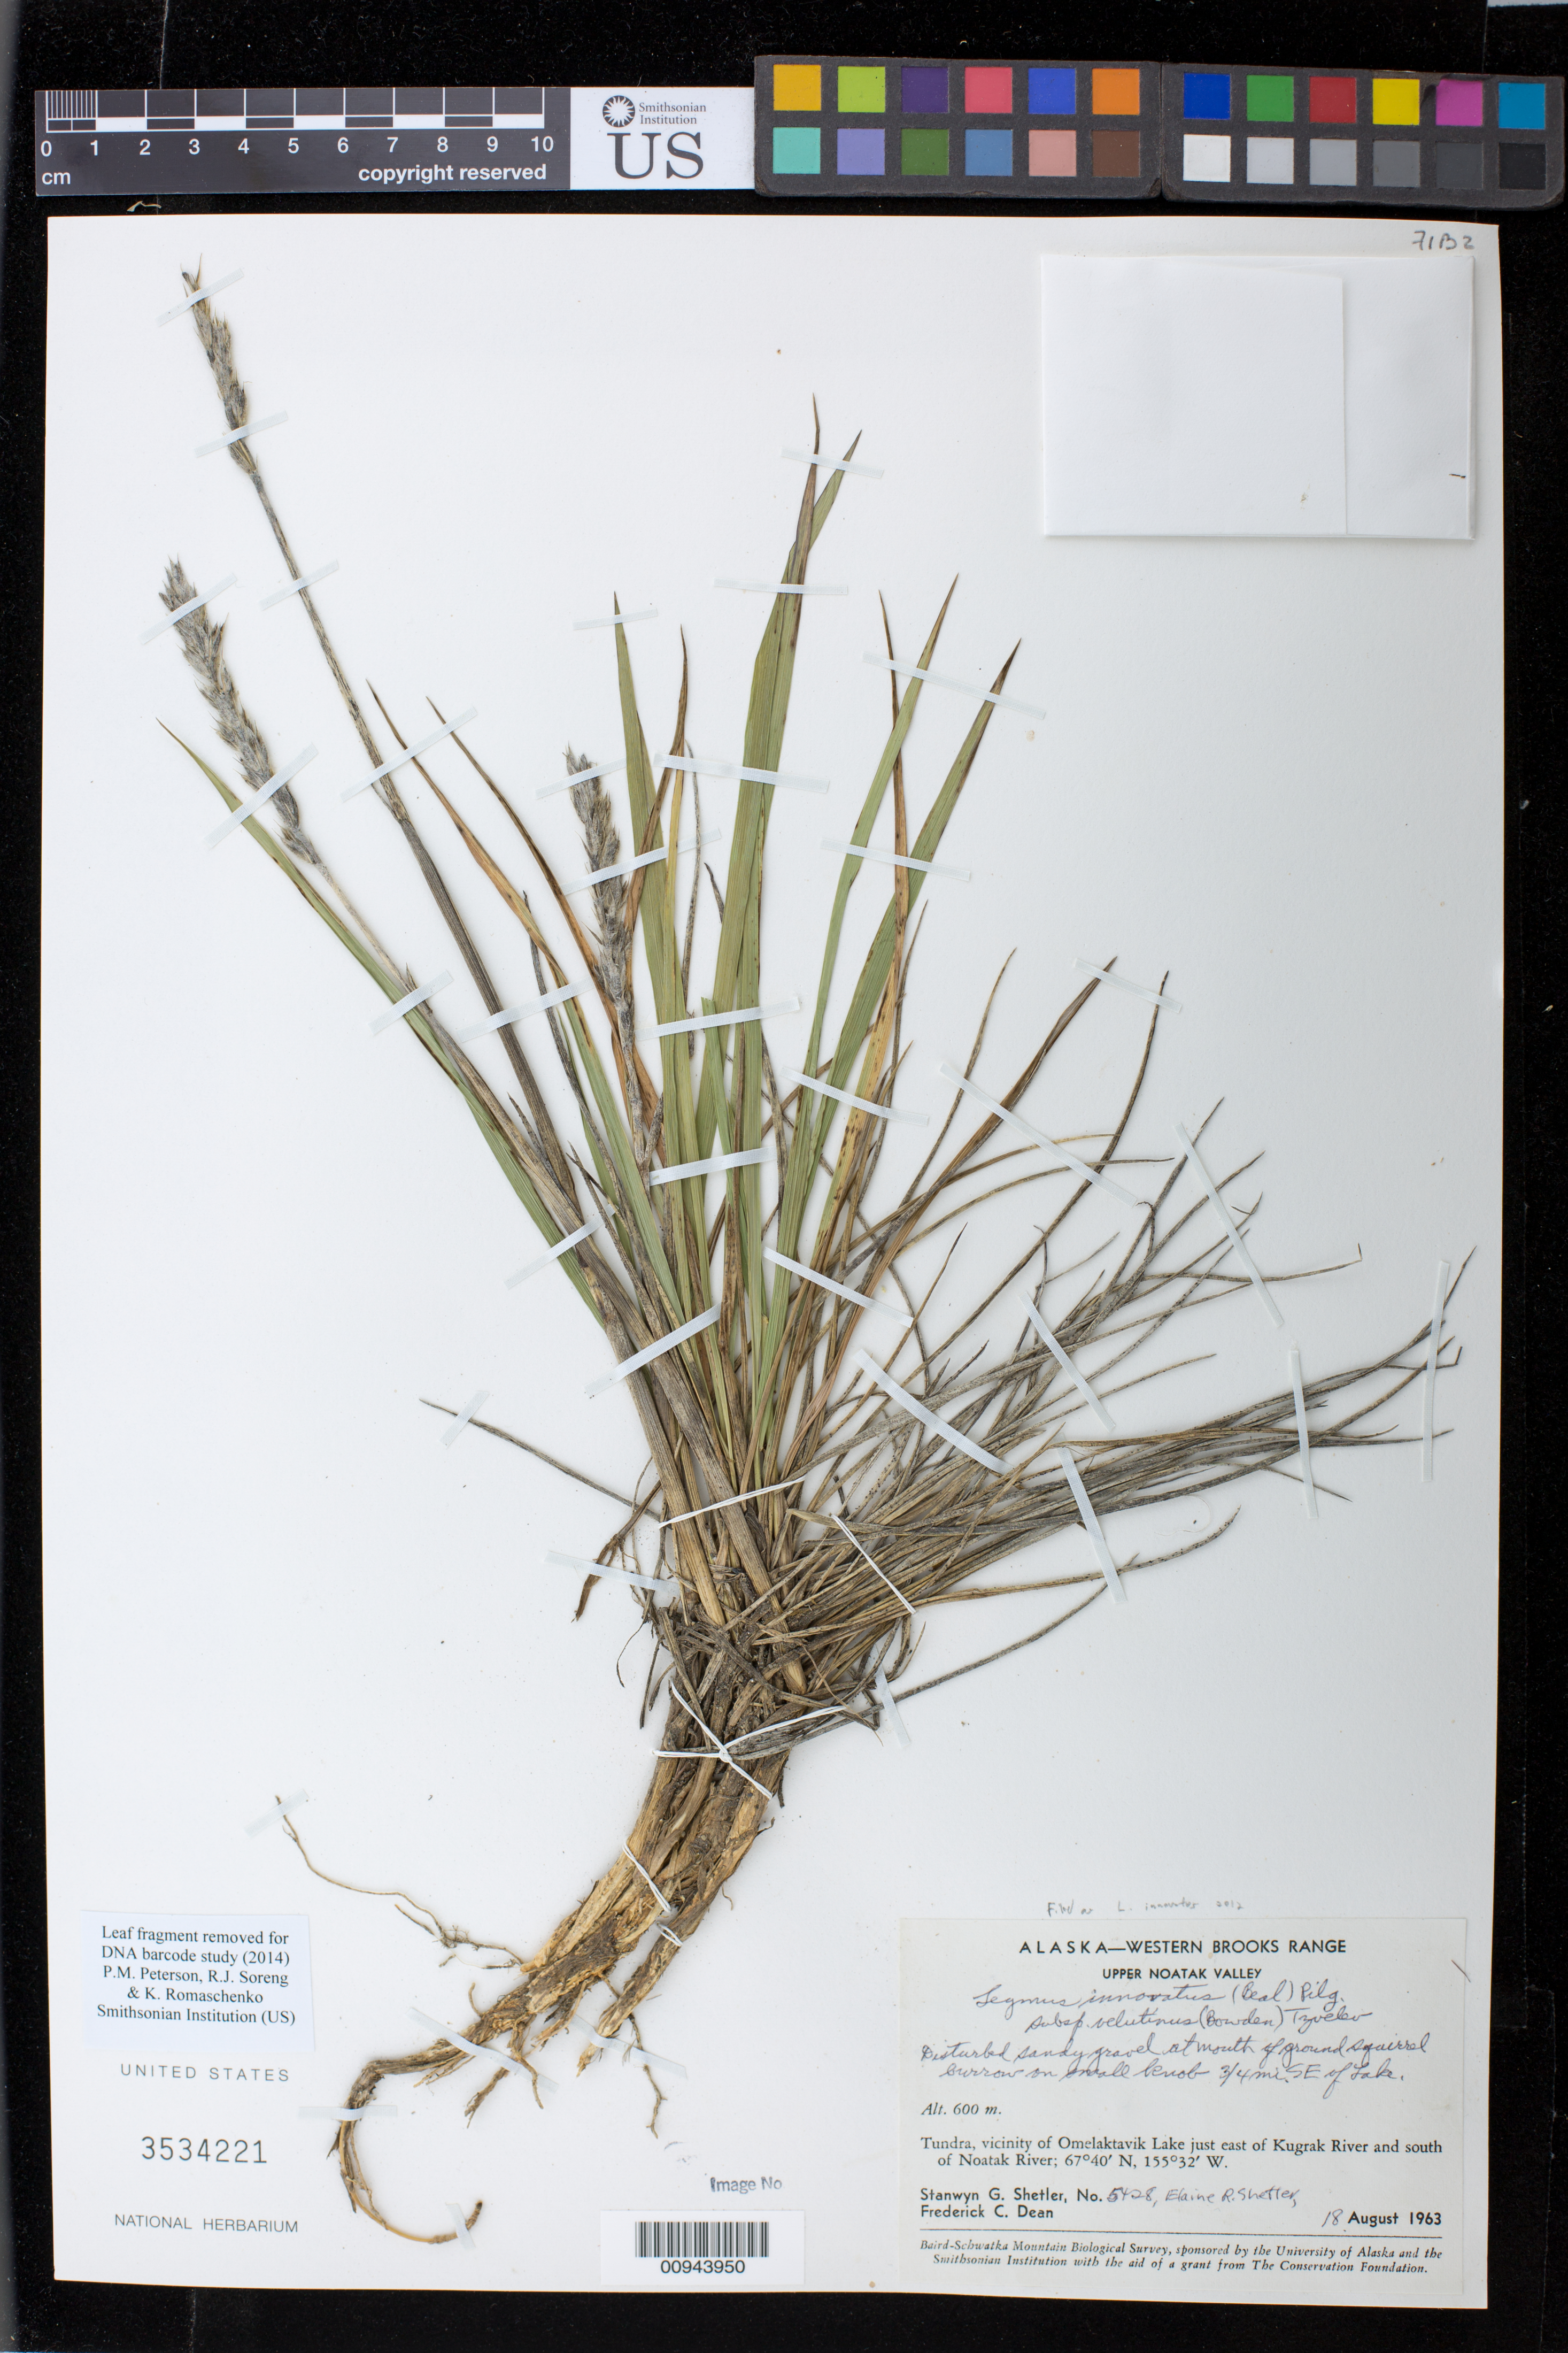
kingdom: Plantae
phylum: Tracheophyta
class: Liliopsida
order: Poales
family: Poaceae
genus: Leymus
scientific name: Leymus innovatus subsp. velutinus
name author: (Bowden) Tzvelev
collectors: S. Shetler, E. R. Shetler & F. C. Dean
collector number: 5428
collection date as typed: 18 Aug 1963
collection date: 1963-08-18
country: United States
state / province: Alaska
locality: Vicinity of Omelaktavik Lake just east of Kugrak River and south of Noatak River. Western Brooks Range, Upper Noatak Valley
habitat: Disturbed sandy gravel at mouth of ground squirrel burrow on small knob 3/4 mi. SE of Lake.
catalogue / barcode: US 3534221